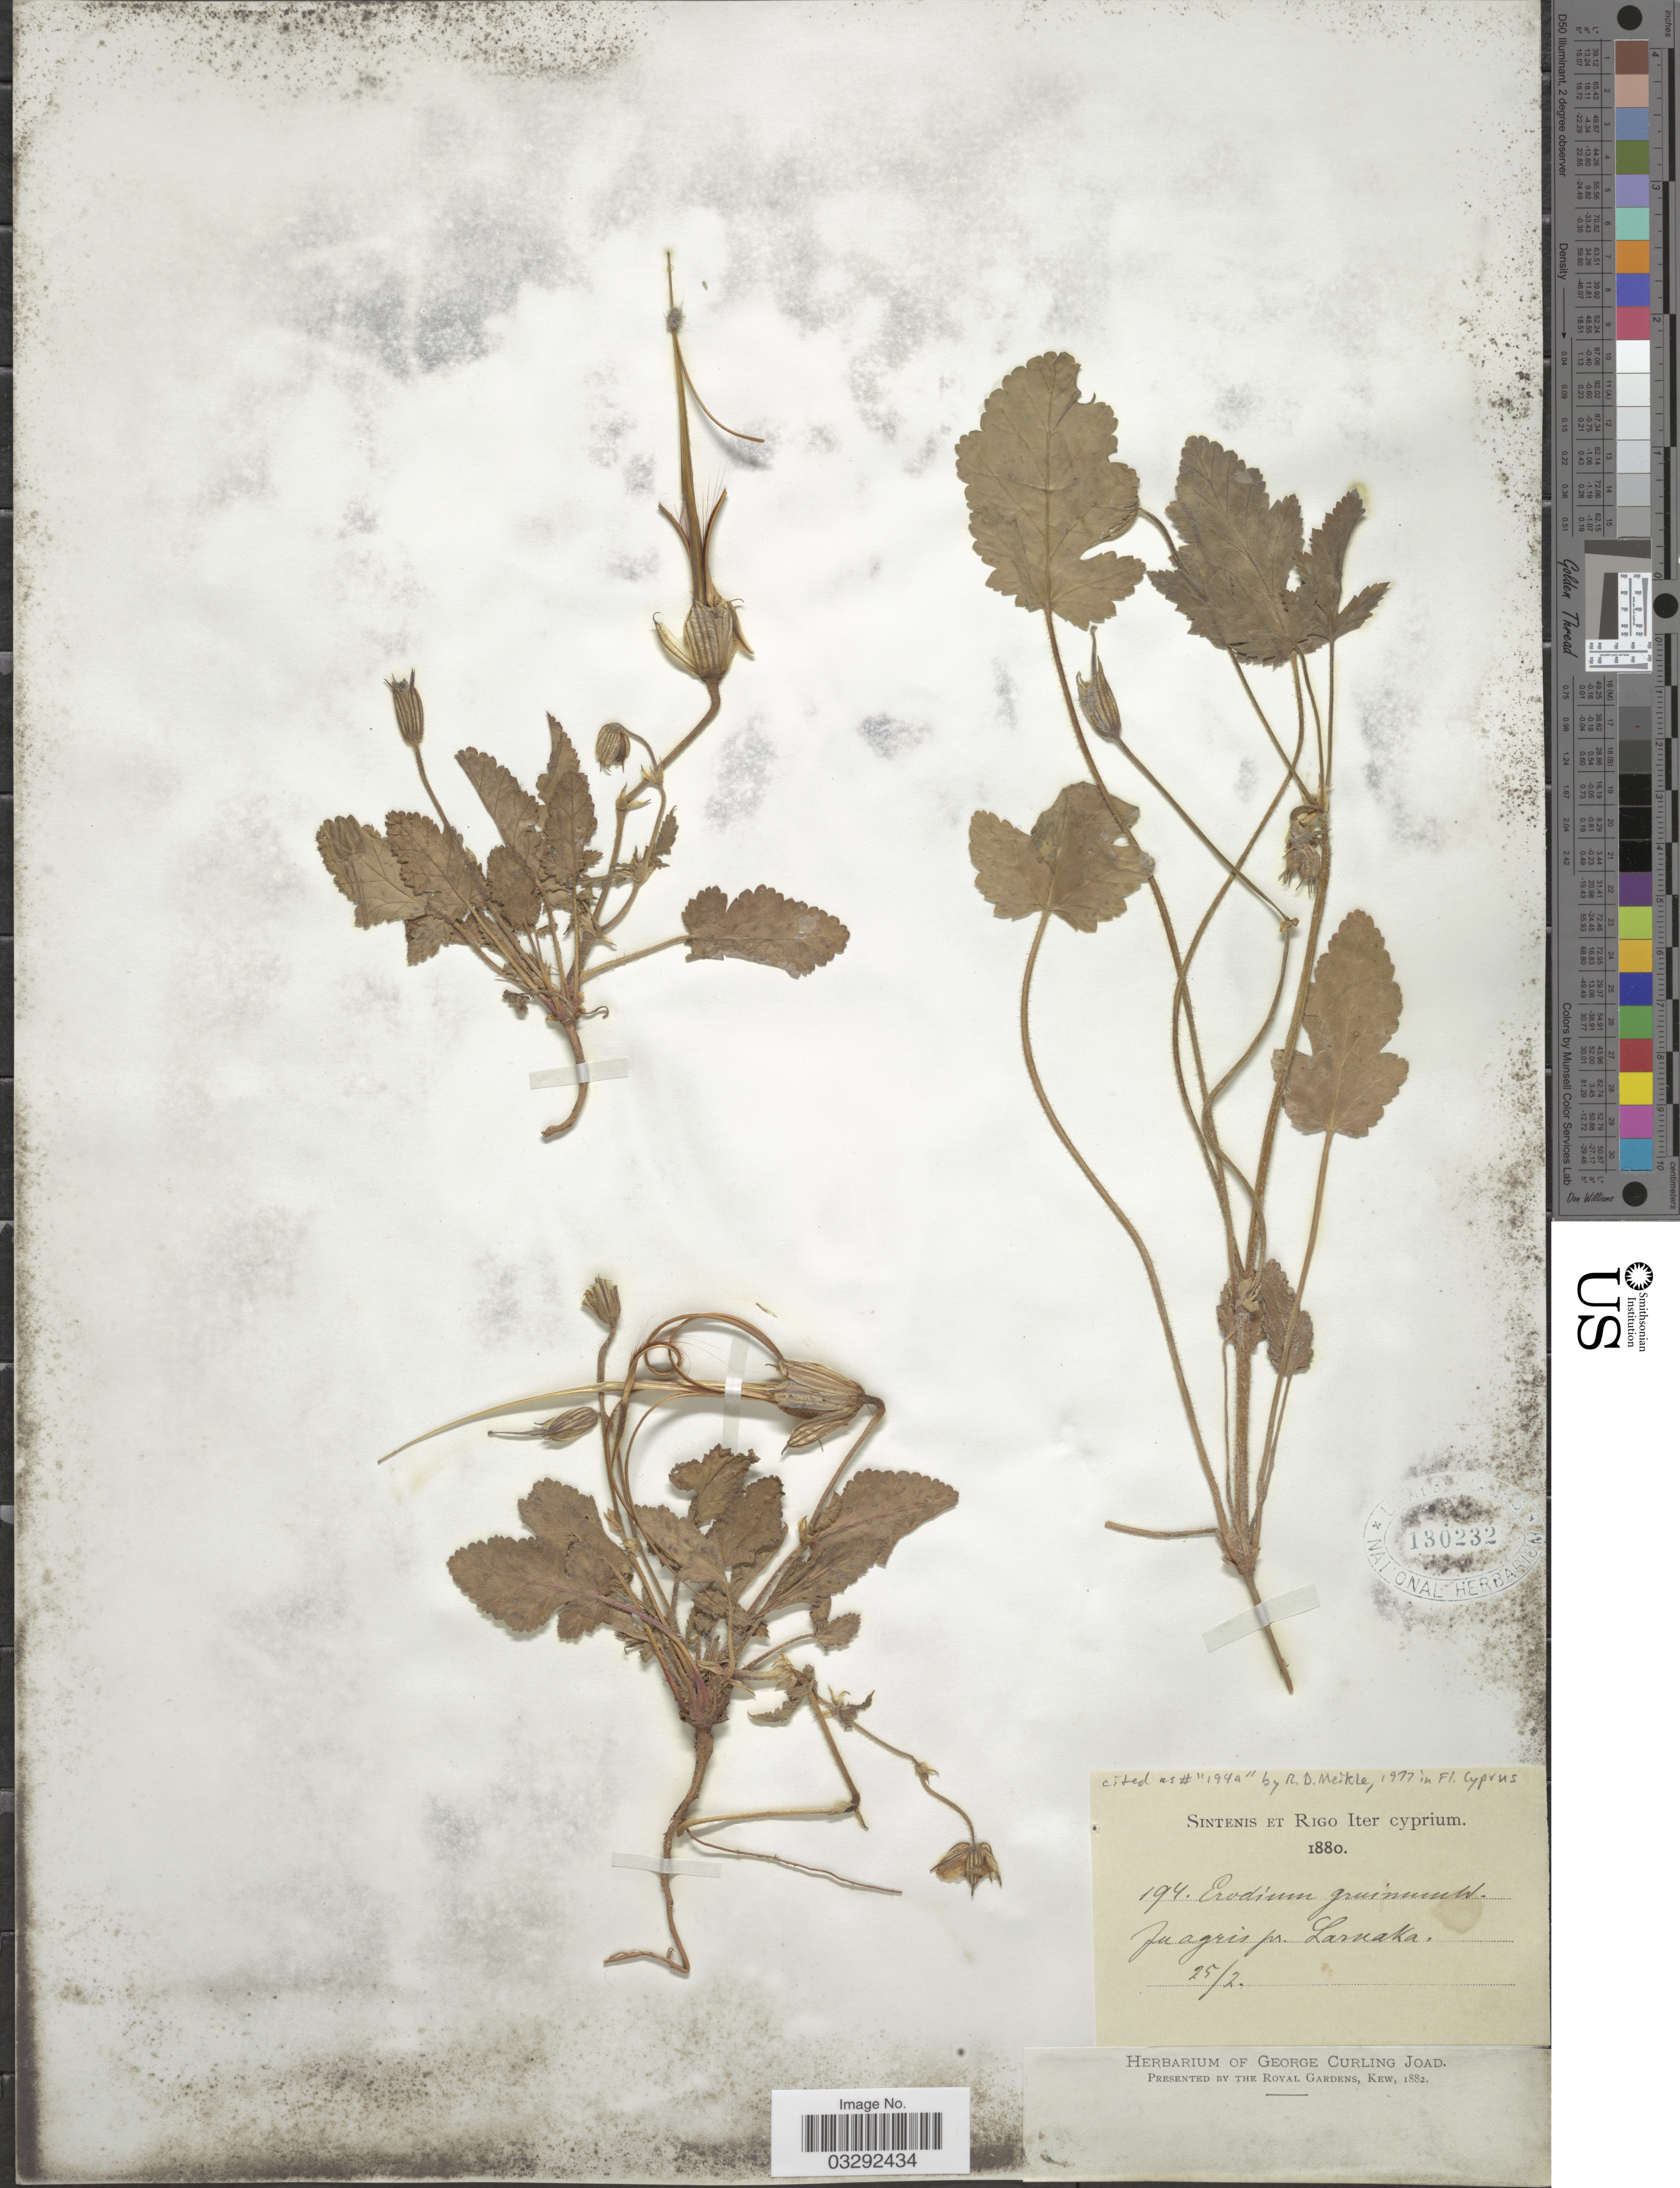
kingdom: Plantae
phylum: Tracheophyta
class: Magnoliopsida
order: Geraniales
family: Geraniaceae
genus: Erodium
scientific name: Erodium gruinum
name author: L'Hér. ex Aiton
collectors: -. Sintenis & -- Rigo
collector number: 194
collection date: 1880-02-25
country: Cyprus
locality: Juagris pr. Larnaka.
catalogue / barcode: US 130232